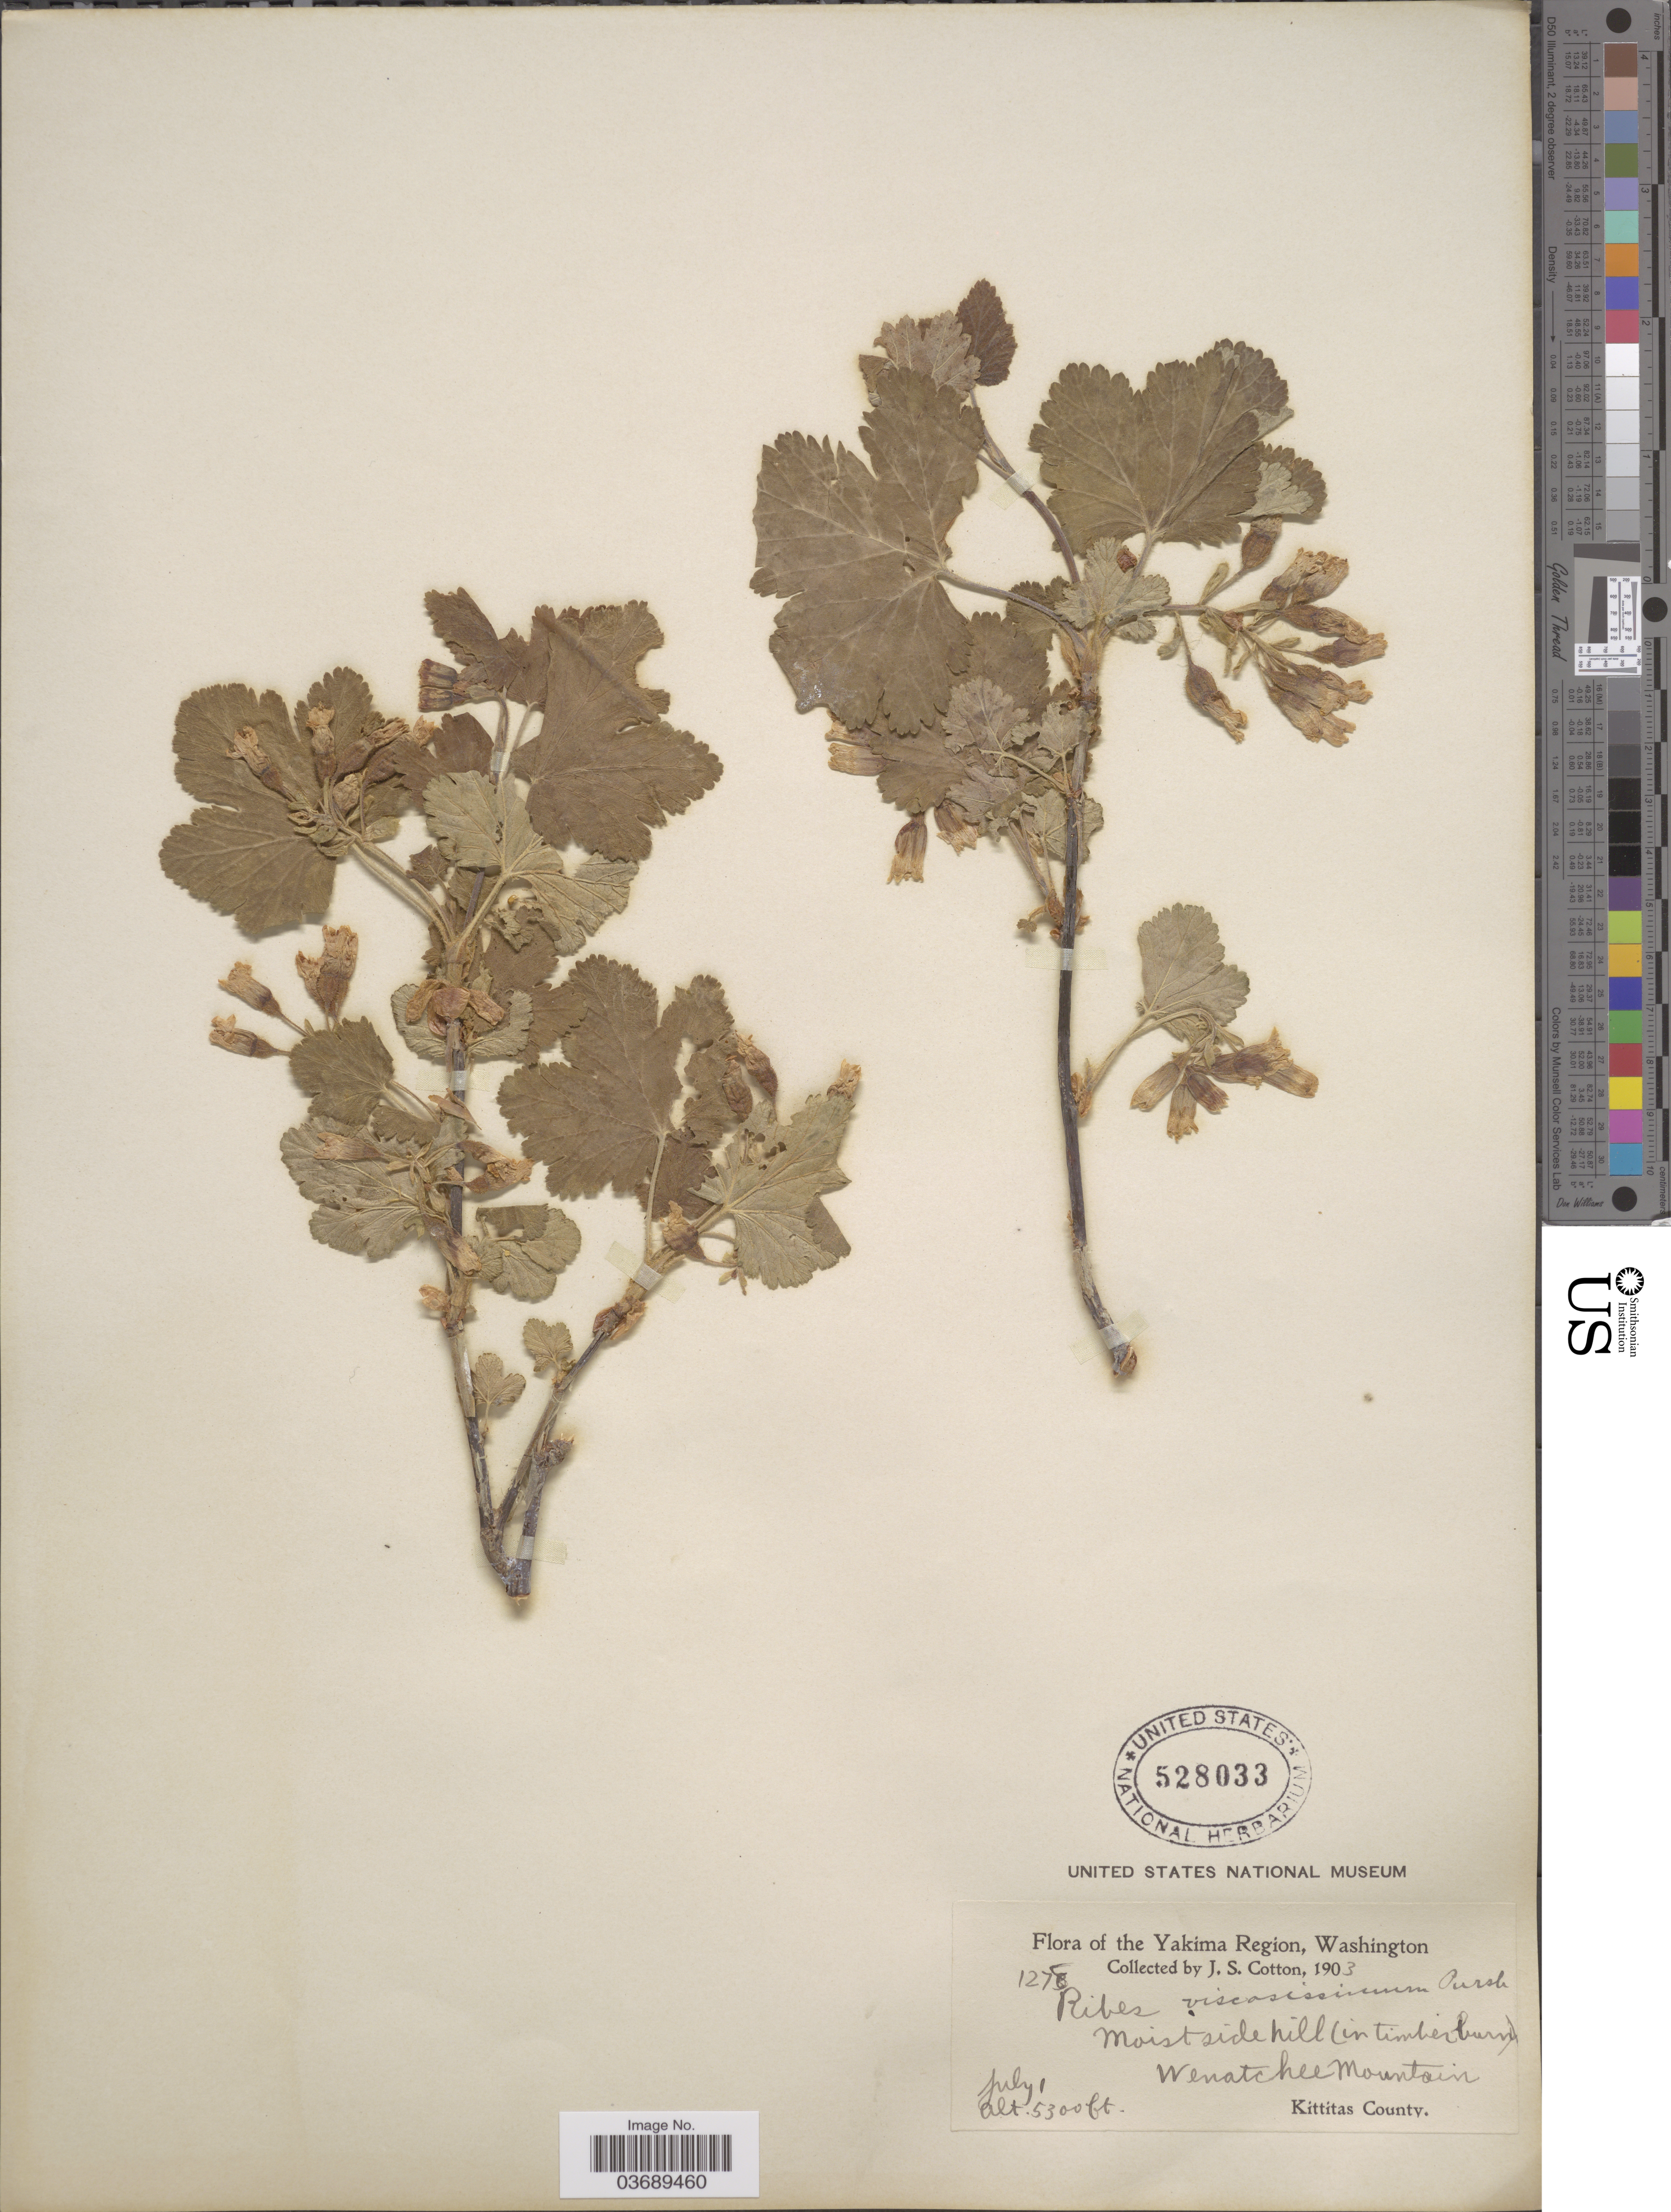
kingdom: Plantae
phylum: Tracheophyta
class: Magnoliopsida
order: Saxifragales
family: Grossulariaceae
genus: Ribes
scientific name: Ribes viscosissimum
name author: Pursh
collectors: J. S. Cotton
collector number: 1275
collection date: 1903-07-01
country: United States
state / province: Washington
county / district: Kittitas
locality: The Yakima Region. Moist side hill ( in timberburn). Wenatchee Mountain. Kittitas County.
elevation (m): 1615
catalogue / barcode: US 528033